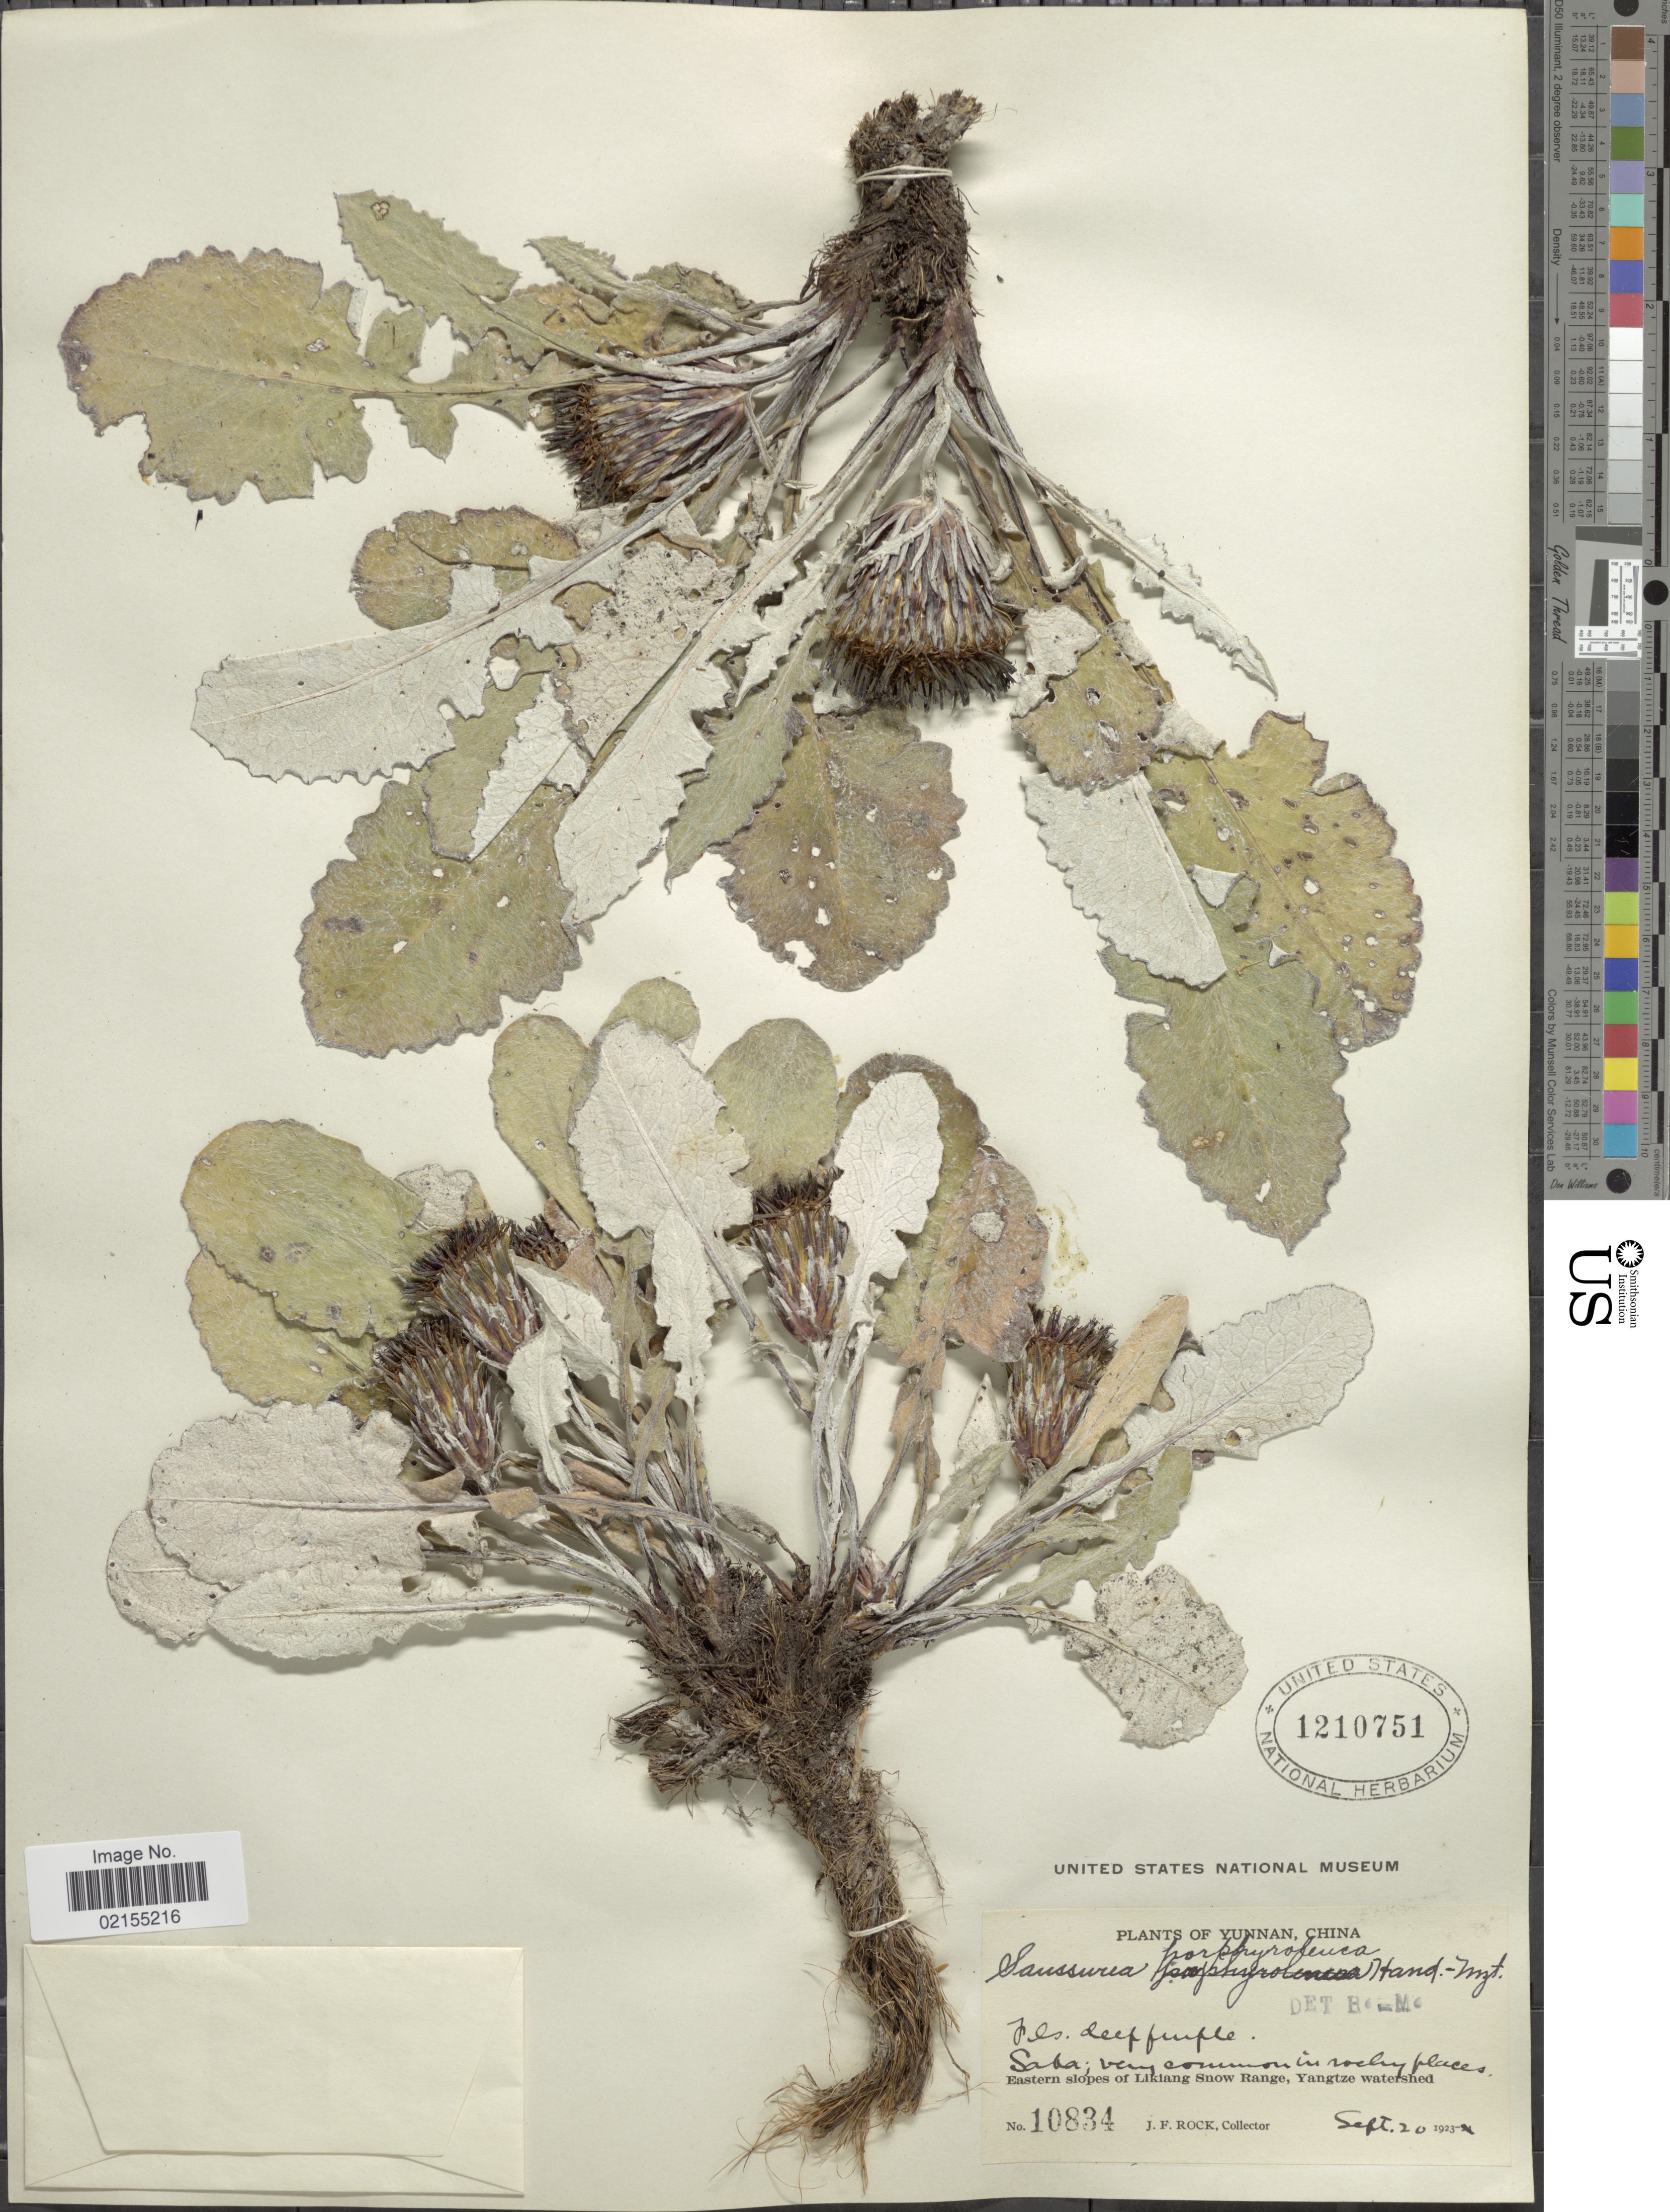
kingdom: Plantae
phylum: Tracheophyta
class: Magnoliopsida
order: Asterales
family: Asteraceae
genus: Saussurea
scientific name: Saussurea porphyroleuca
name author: Hand.-Mazz.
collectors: J. Rock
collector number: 10834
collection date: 1923-09-20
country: China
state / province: Yunnan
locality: Yunnan, China, Saba, Eastern slopes of Likiang Snow Range, Yangtze watershed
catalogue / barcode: US 1210751